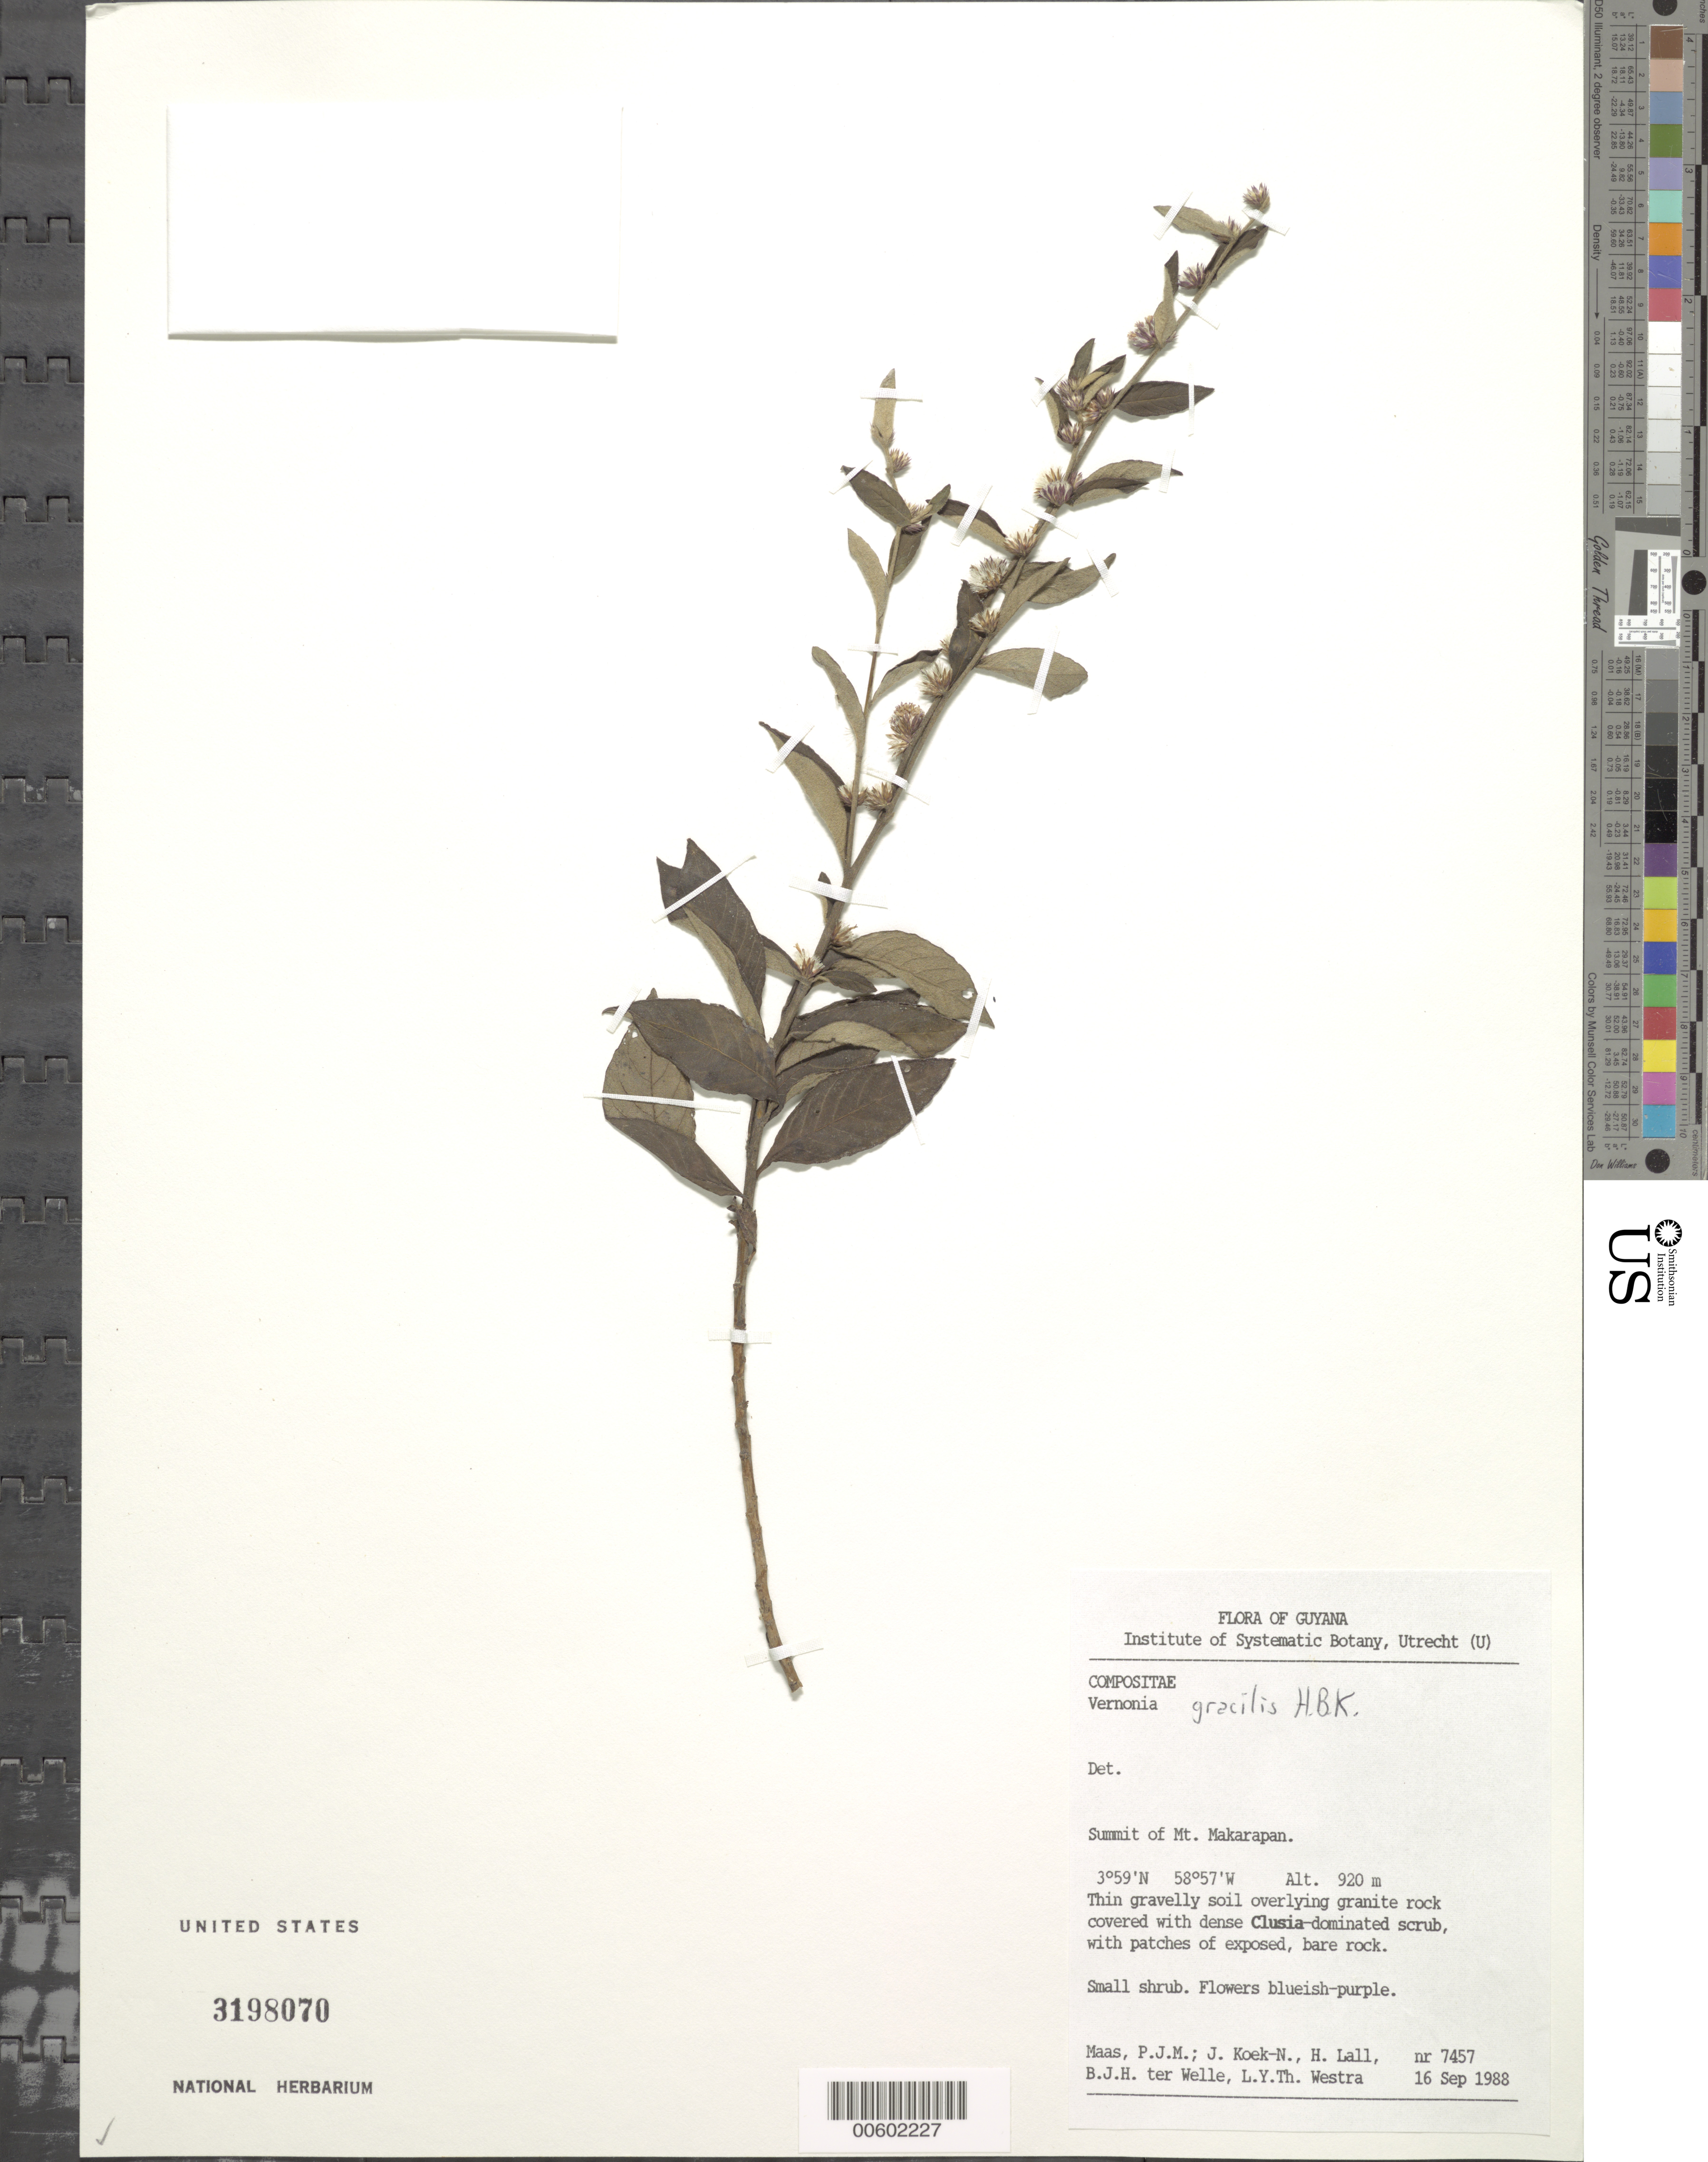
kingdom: Plantae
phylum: Tracheophyta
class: Magnoliopsida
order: Asterales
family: Asteraceae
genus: Vernonia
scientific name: Vernonia gracilis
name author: Kunth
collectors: P. Maas, J. Koek-Noorman, H. Lall, B. Welle & L. Y. T. Westra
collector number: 7457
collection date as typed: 16-Sep-88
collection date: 1988-09-16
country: Guyana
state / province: U. Takutu-U. Essequibo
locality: Mt. Makarapan, summit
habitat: Thin gravelly soil overlying granite rock covered with dense Clusia-dominated scrub, with patches of exposed, bare rock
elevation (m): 920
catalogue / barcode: US 3198070